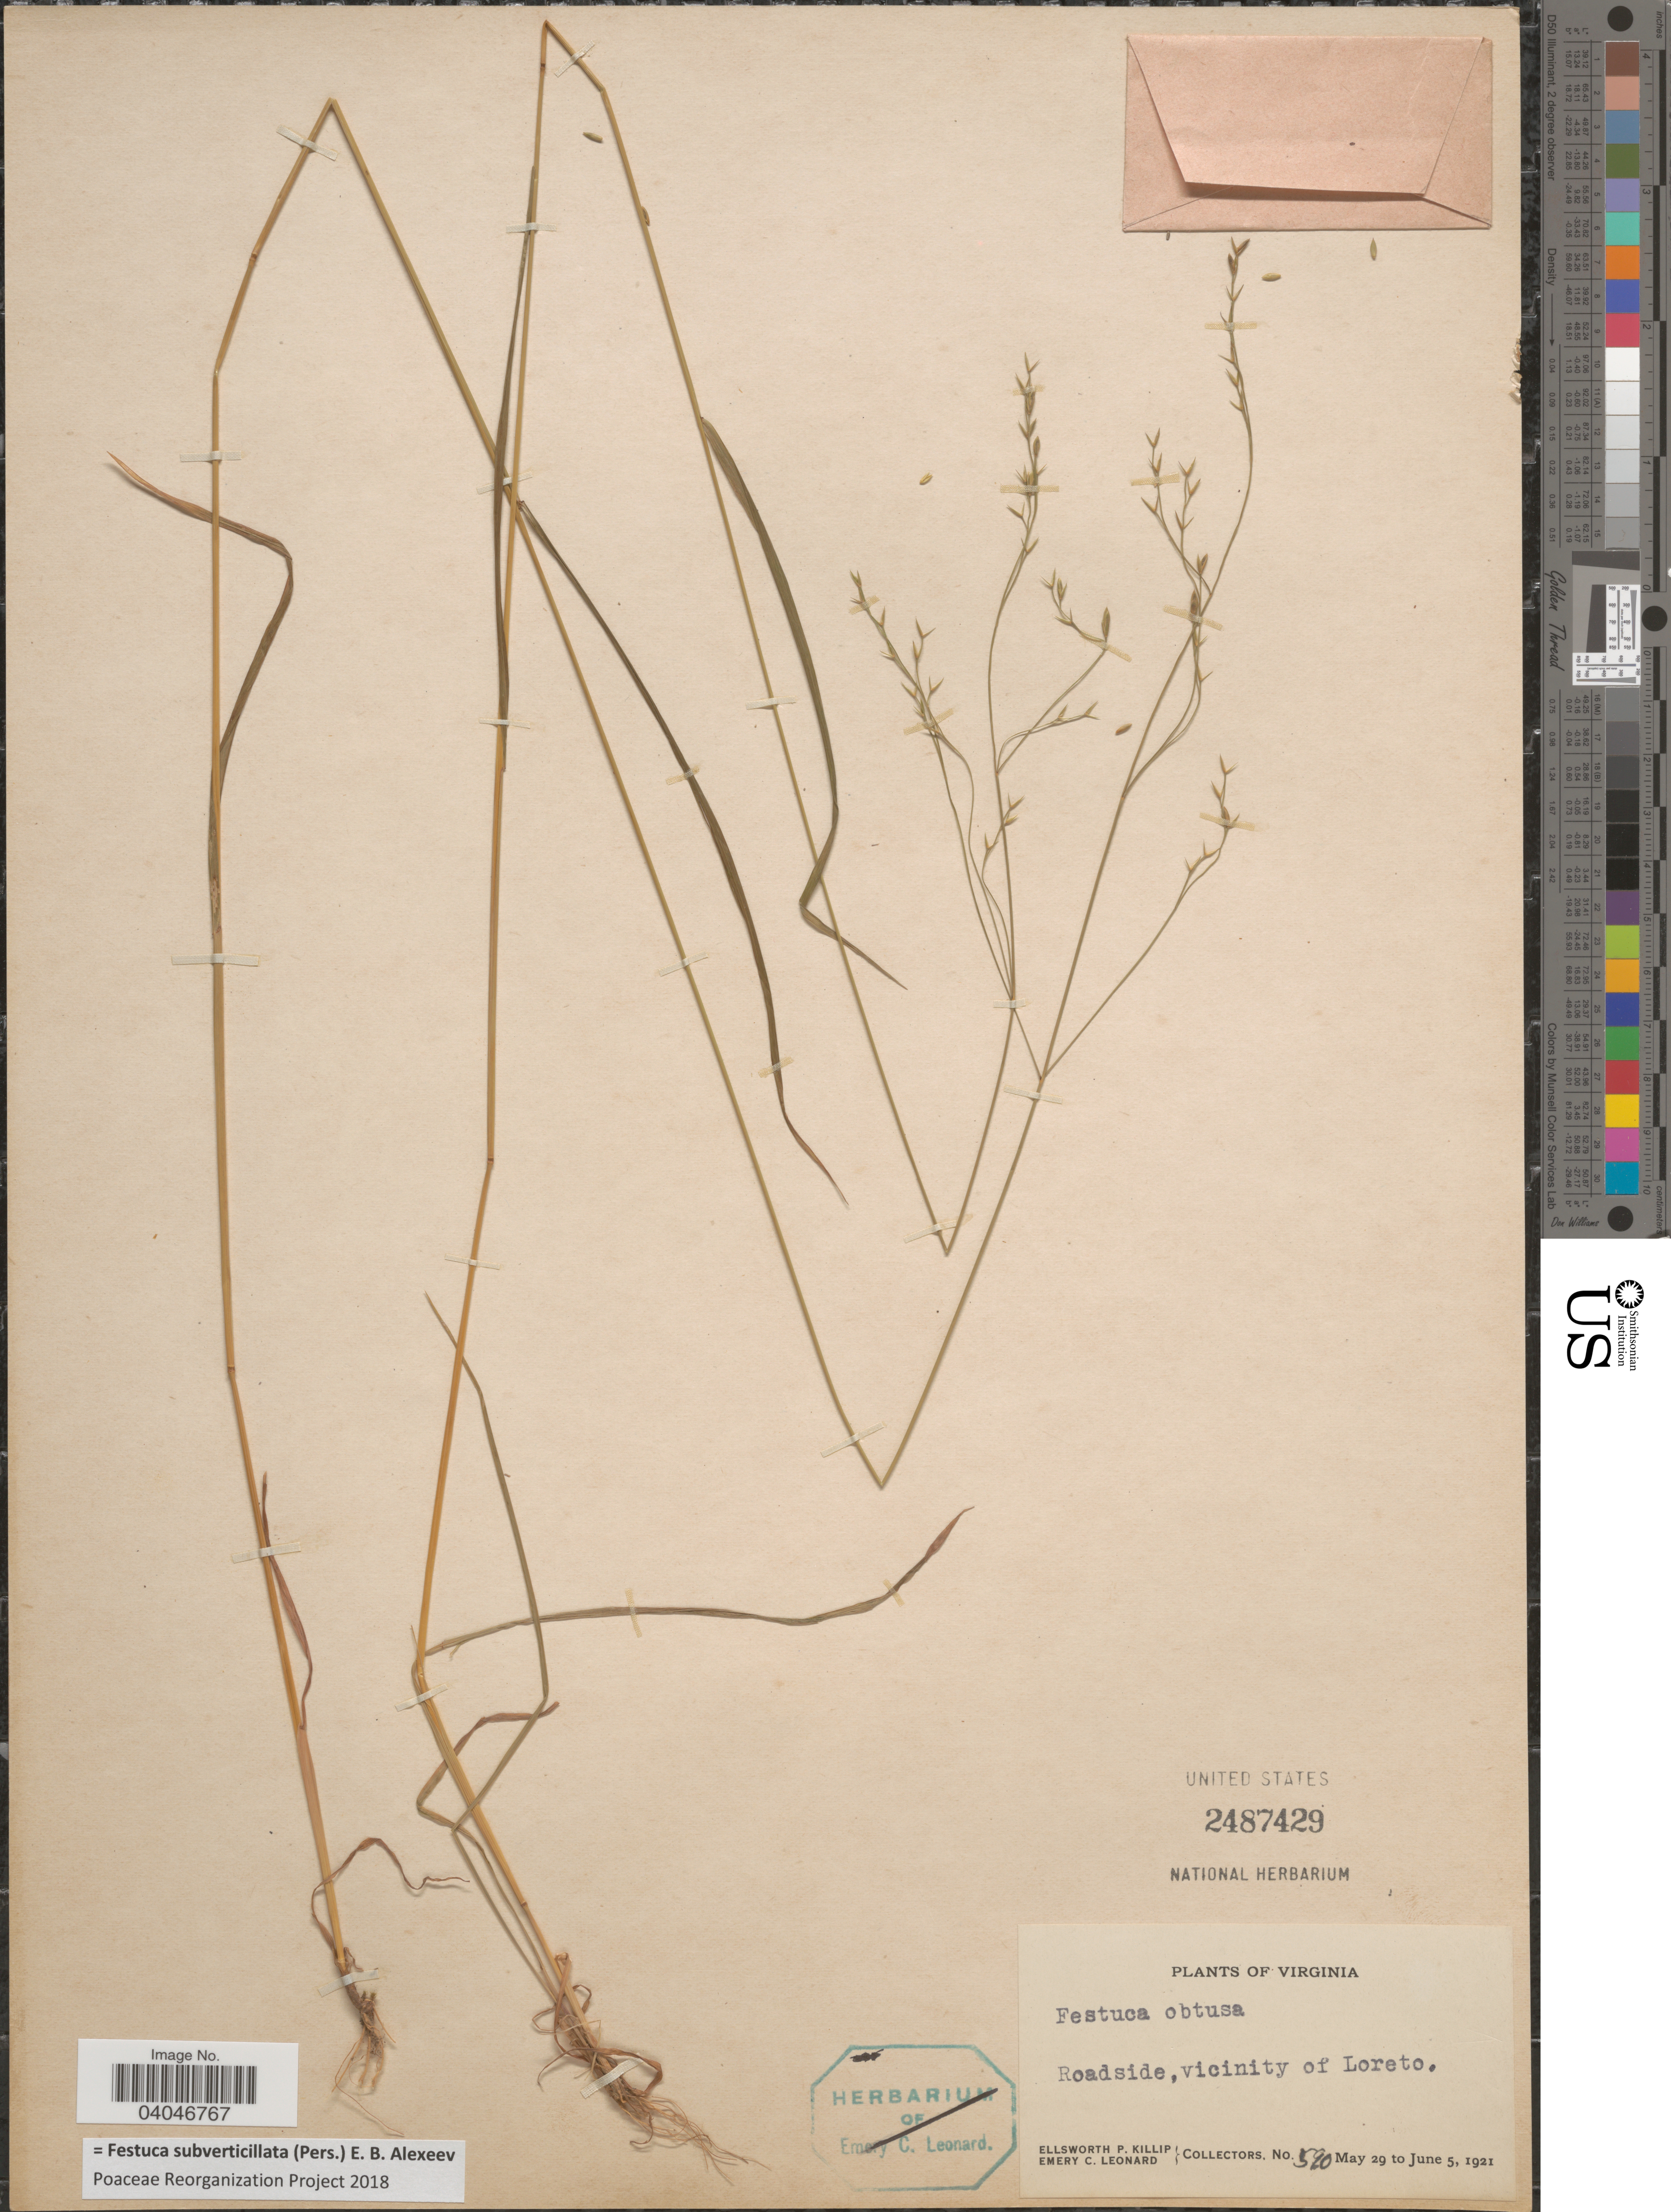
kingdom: Plantae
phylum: Tracheophyta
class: Liliopsida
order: Poales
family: Poaceae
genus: Festuca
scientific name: Festuca subverticillata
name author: (Pers.) E.B. Alexeev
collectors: E. P. Killip & E. C. Leonard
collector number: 590*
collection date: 1921-05-29/1921-06-05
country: United States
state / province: Virginia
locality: Roadside, vicinity of Loreto.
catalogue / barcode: US 2487429